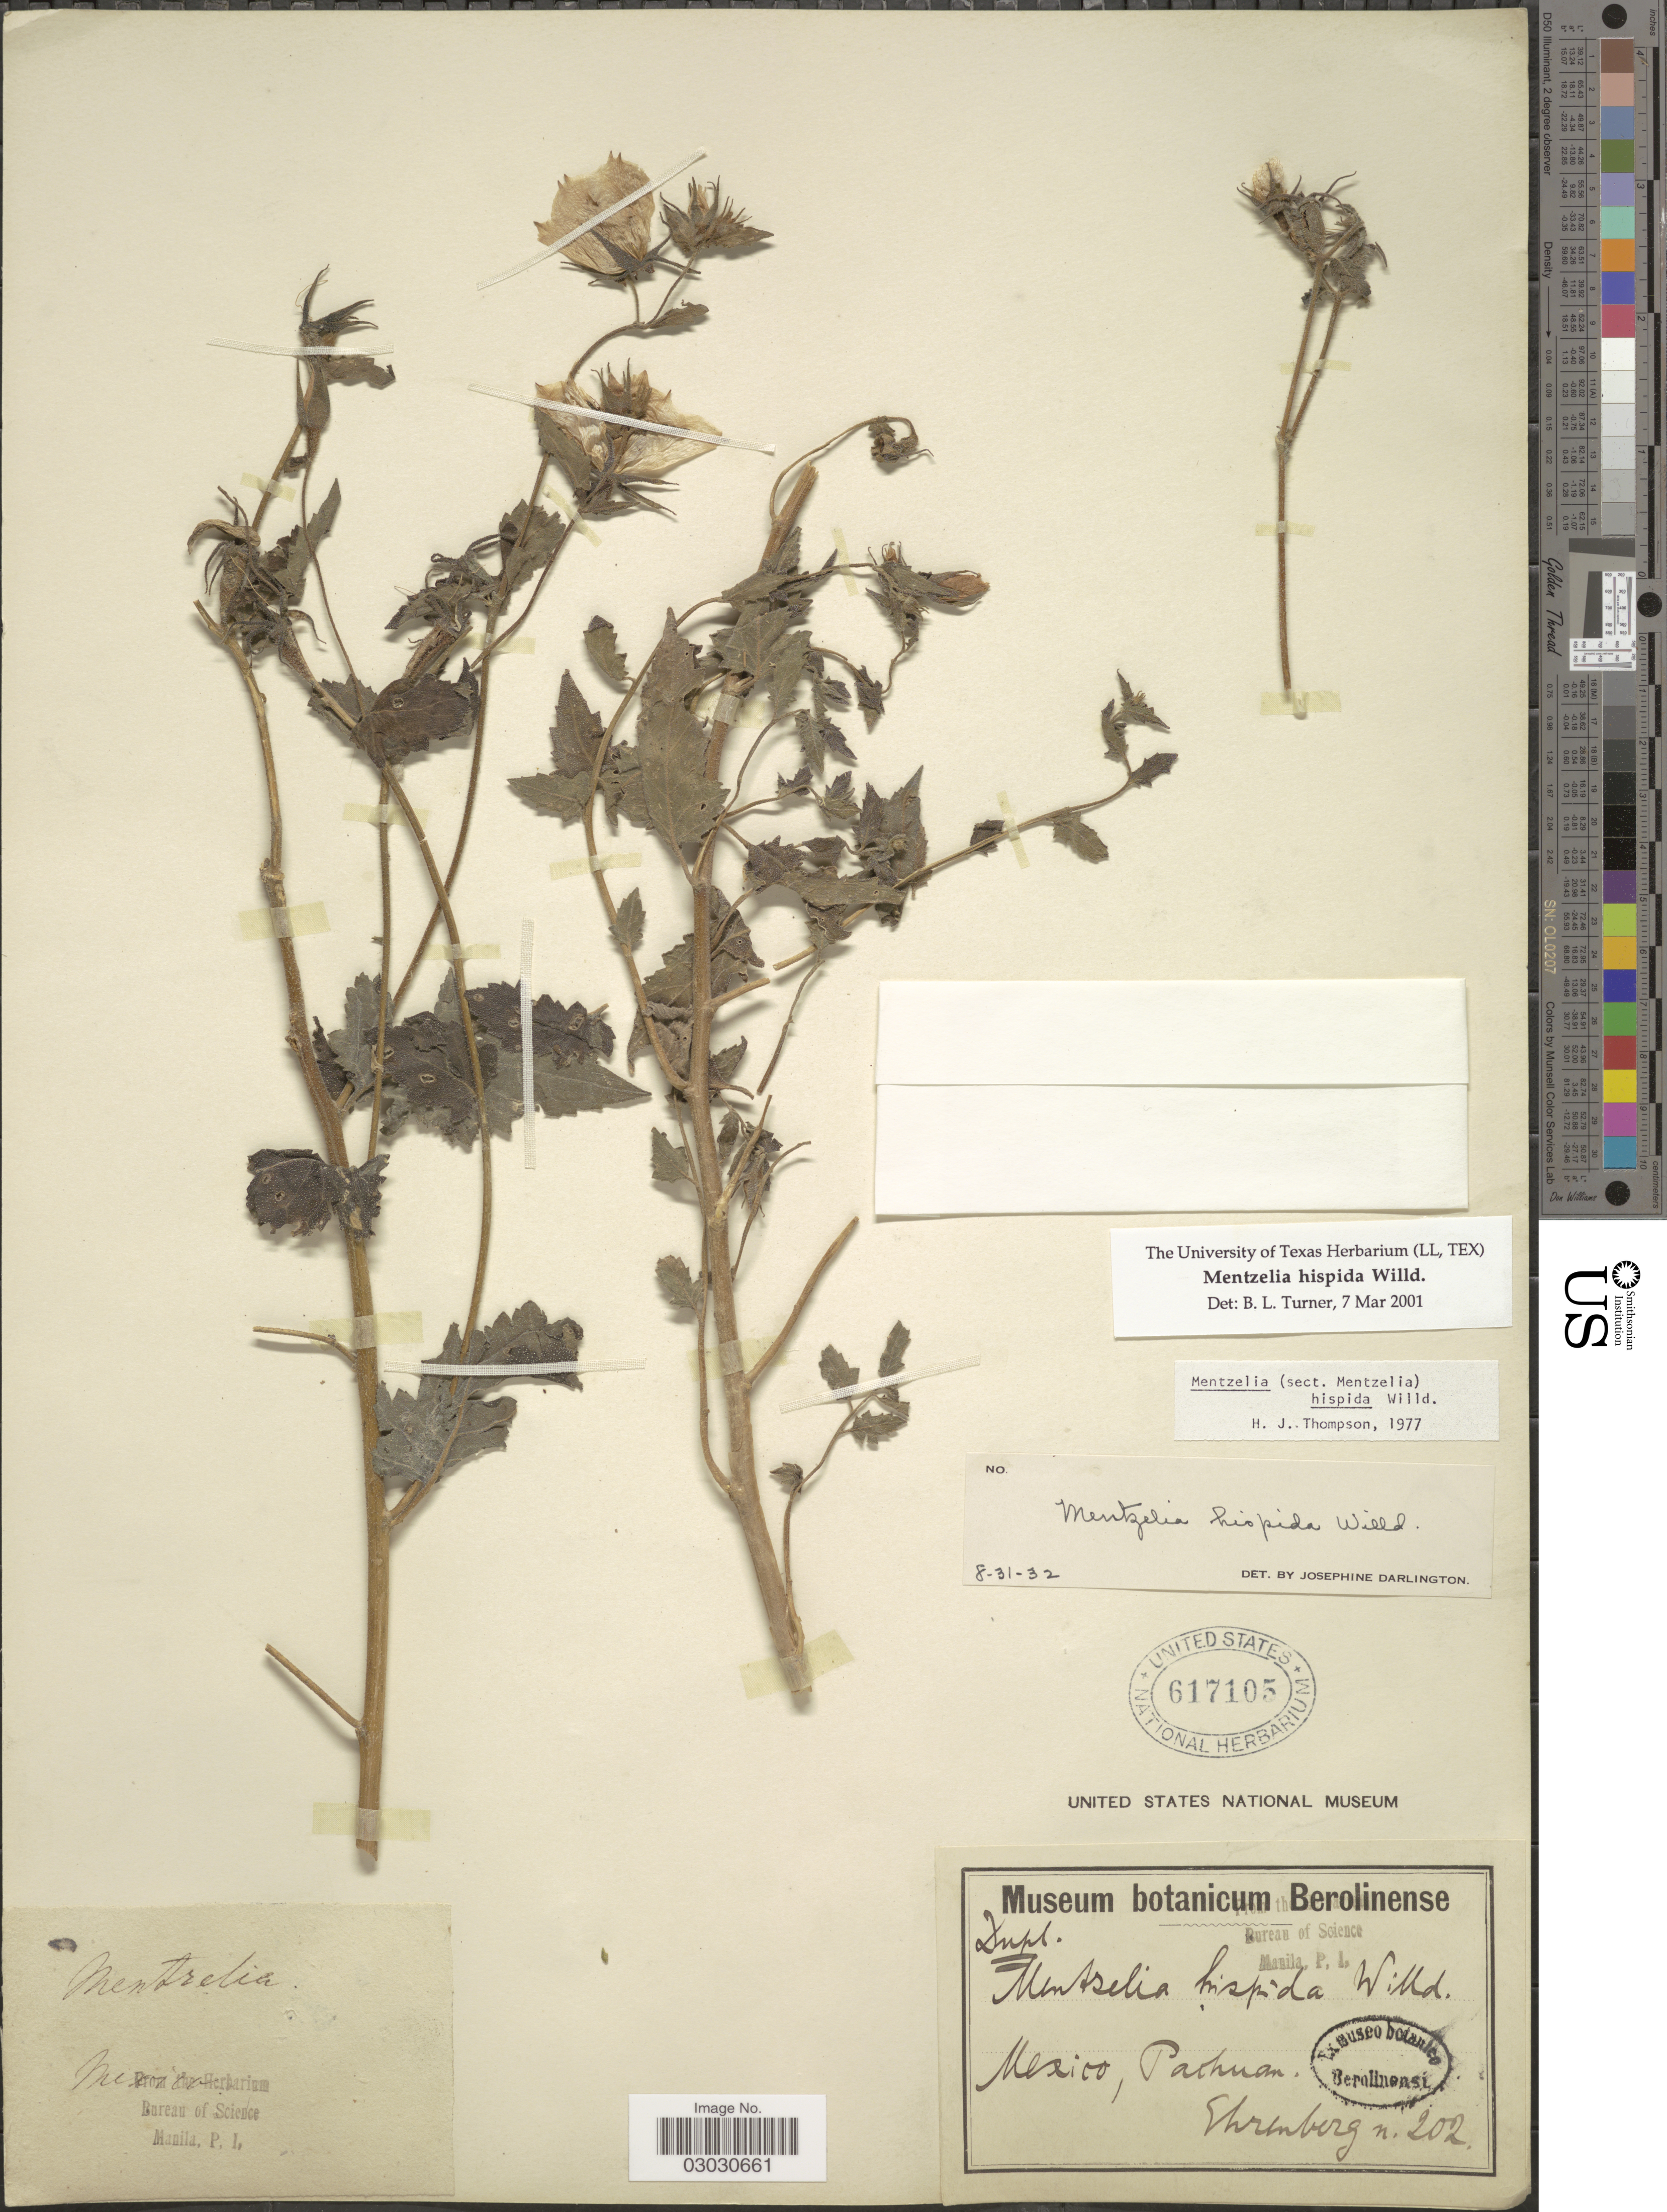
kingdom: Plantae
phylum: Tracheophyta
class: Magnoliopsida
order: Cornales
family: Loasaceae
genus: Mentzelia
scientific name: Mentzelia hispida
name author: Willd.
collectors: -. Ehrenberg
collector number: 202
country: Mexico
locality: Pachuan.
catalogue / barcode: US 617105